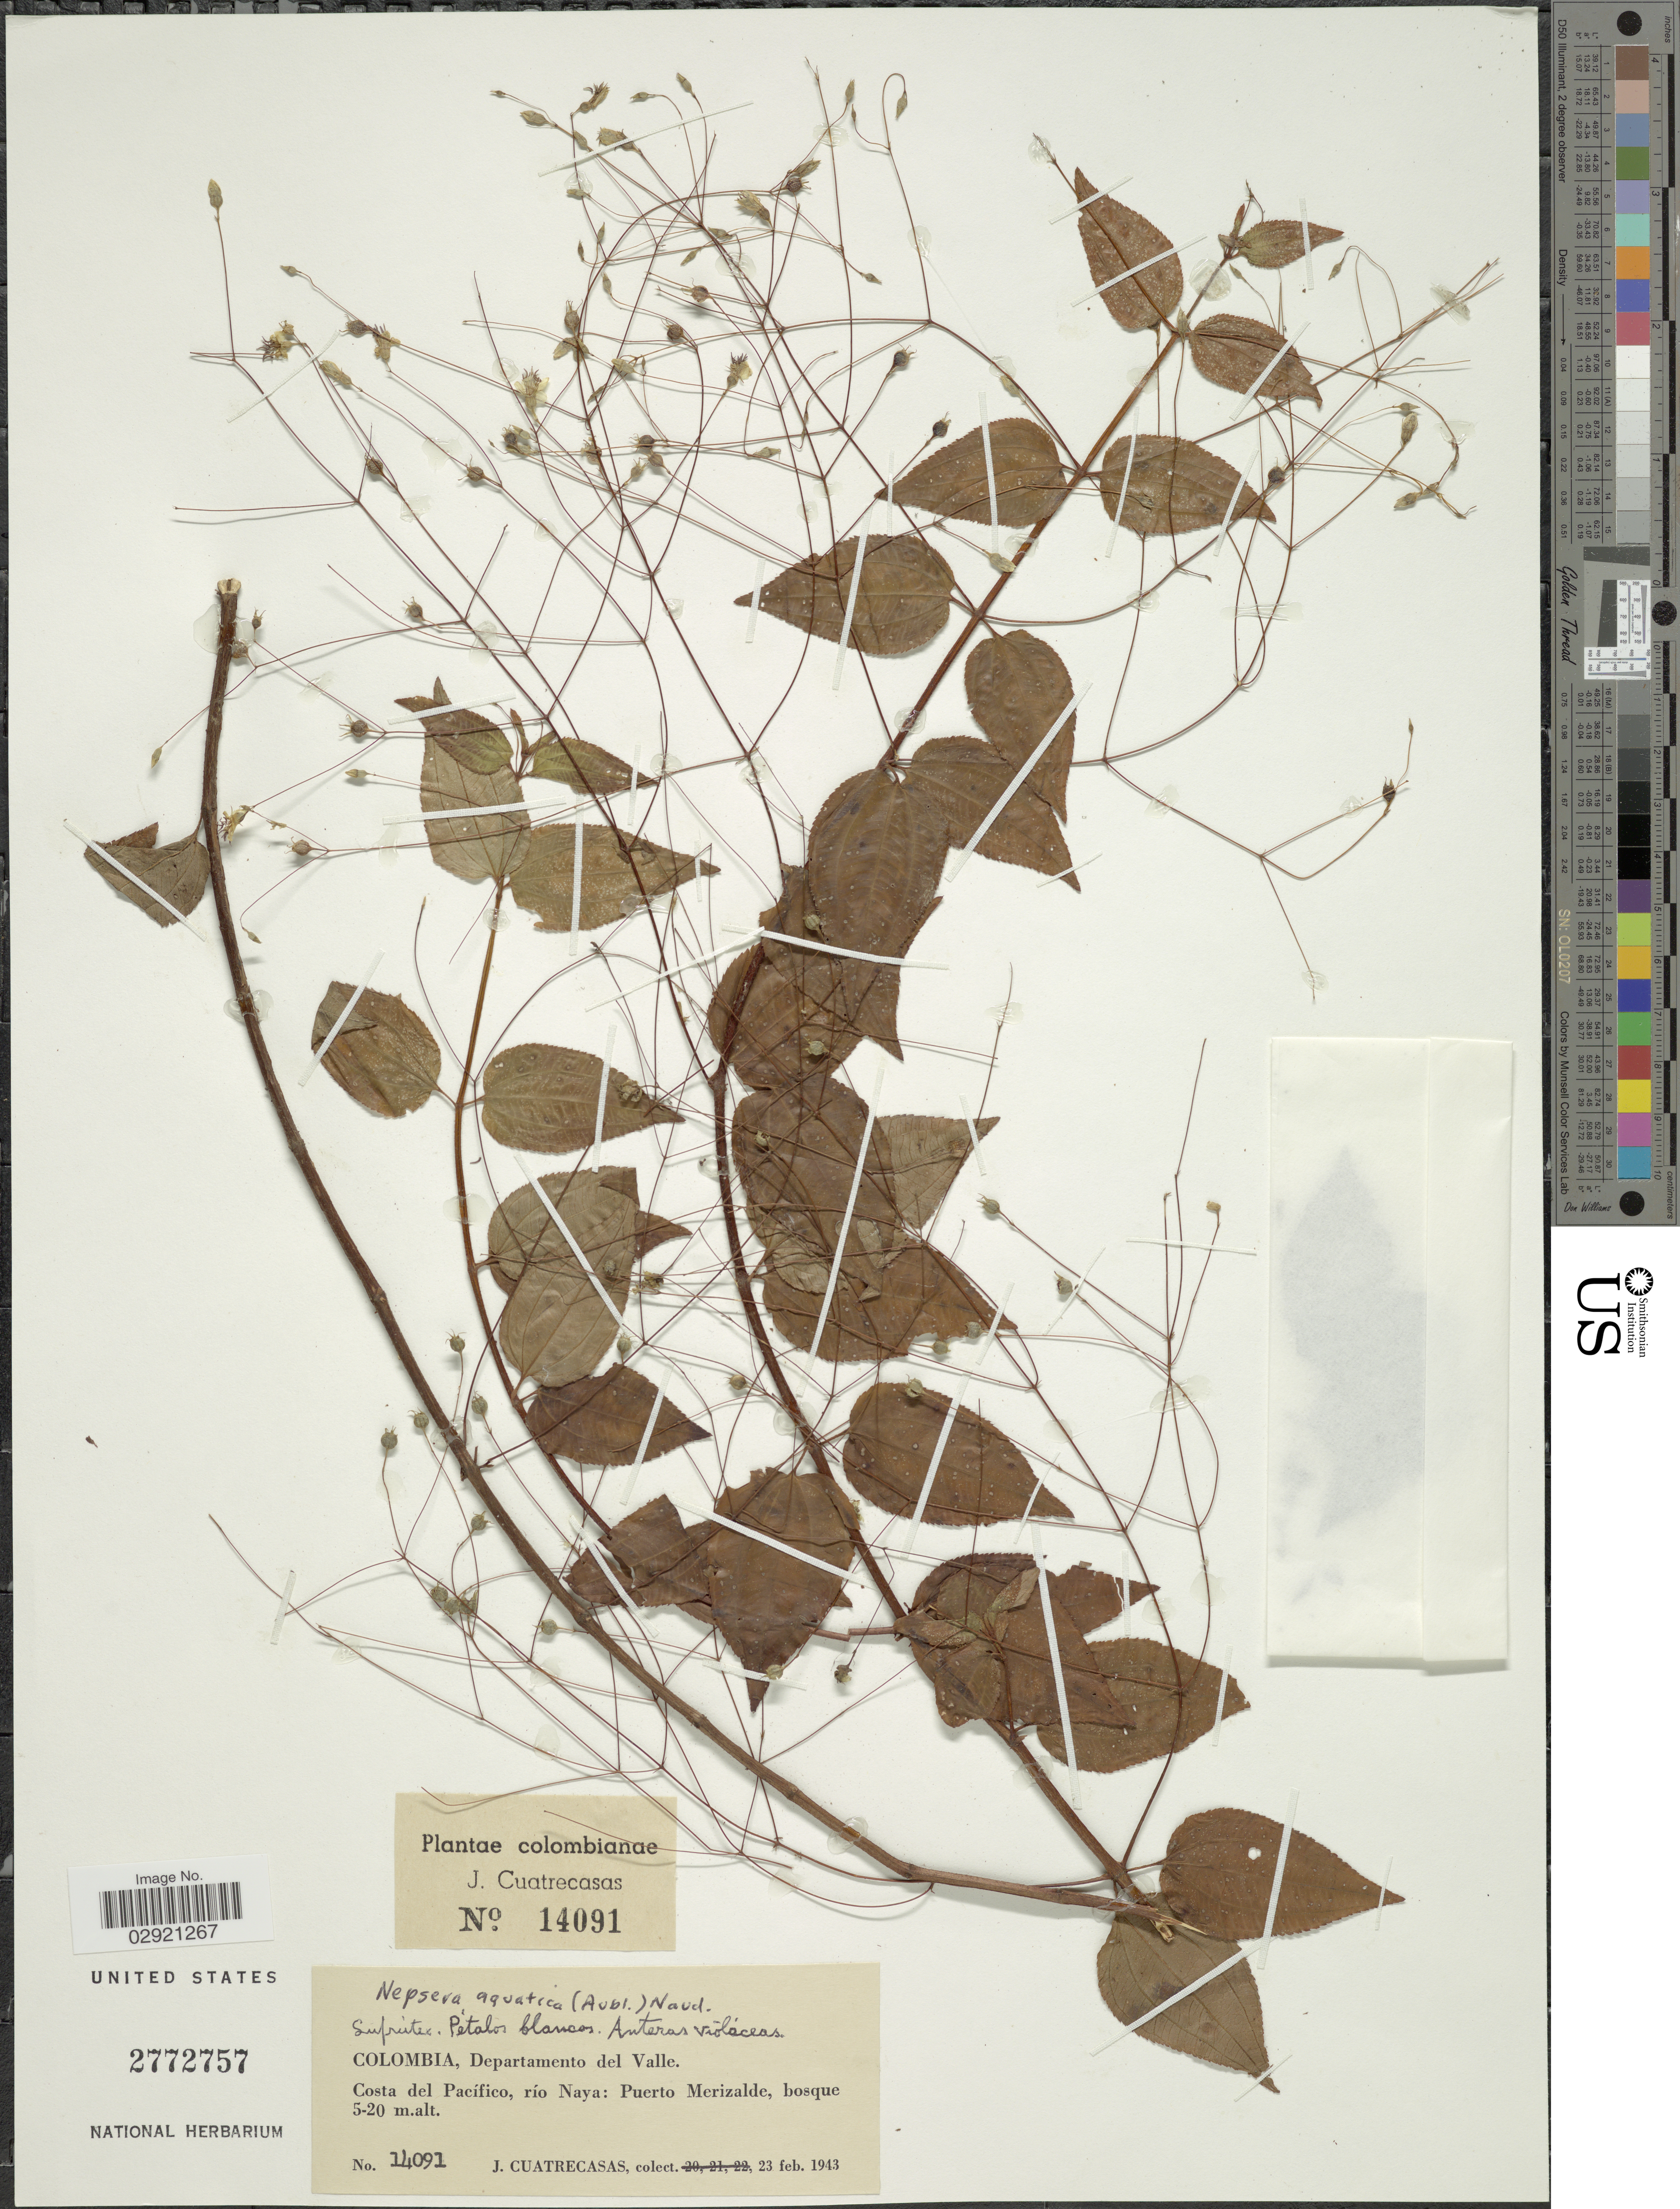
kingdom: Plantae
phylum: Tracheophyta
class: Magnoliopsida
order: Myrtales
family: Melastomataceae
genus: Nepsera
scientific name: Nepsera aquatica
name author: (Aubl.) Naudin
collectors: J. Cuatrecasas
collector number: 14091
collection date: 1943-02-23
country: Colombia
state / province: Valle del Cauca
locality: Departamento del Valle. Costa del Pacífico, río Naya: Puerto Merizalde.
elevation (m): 5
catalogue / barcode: US 2772757